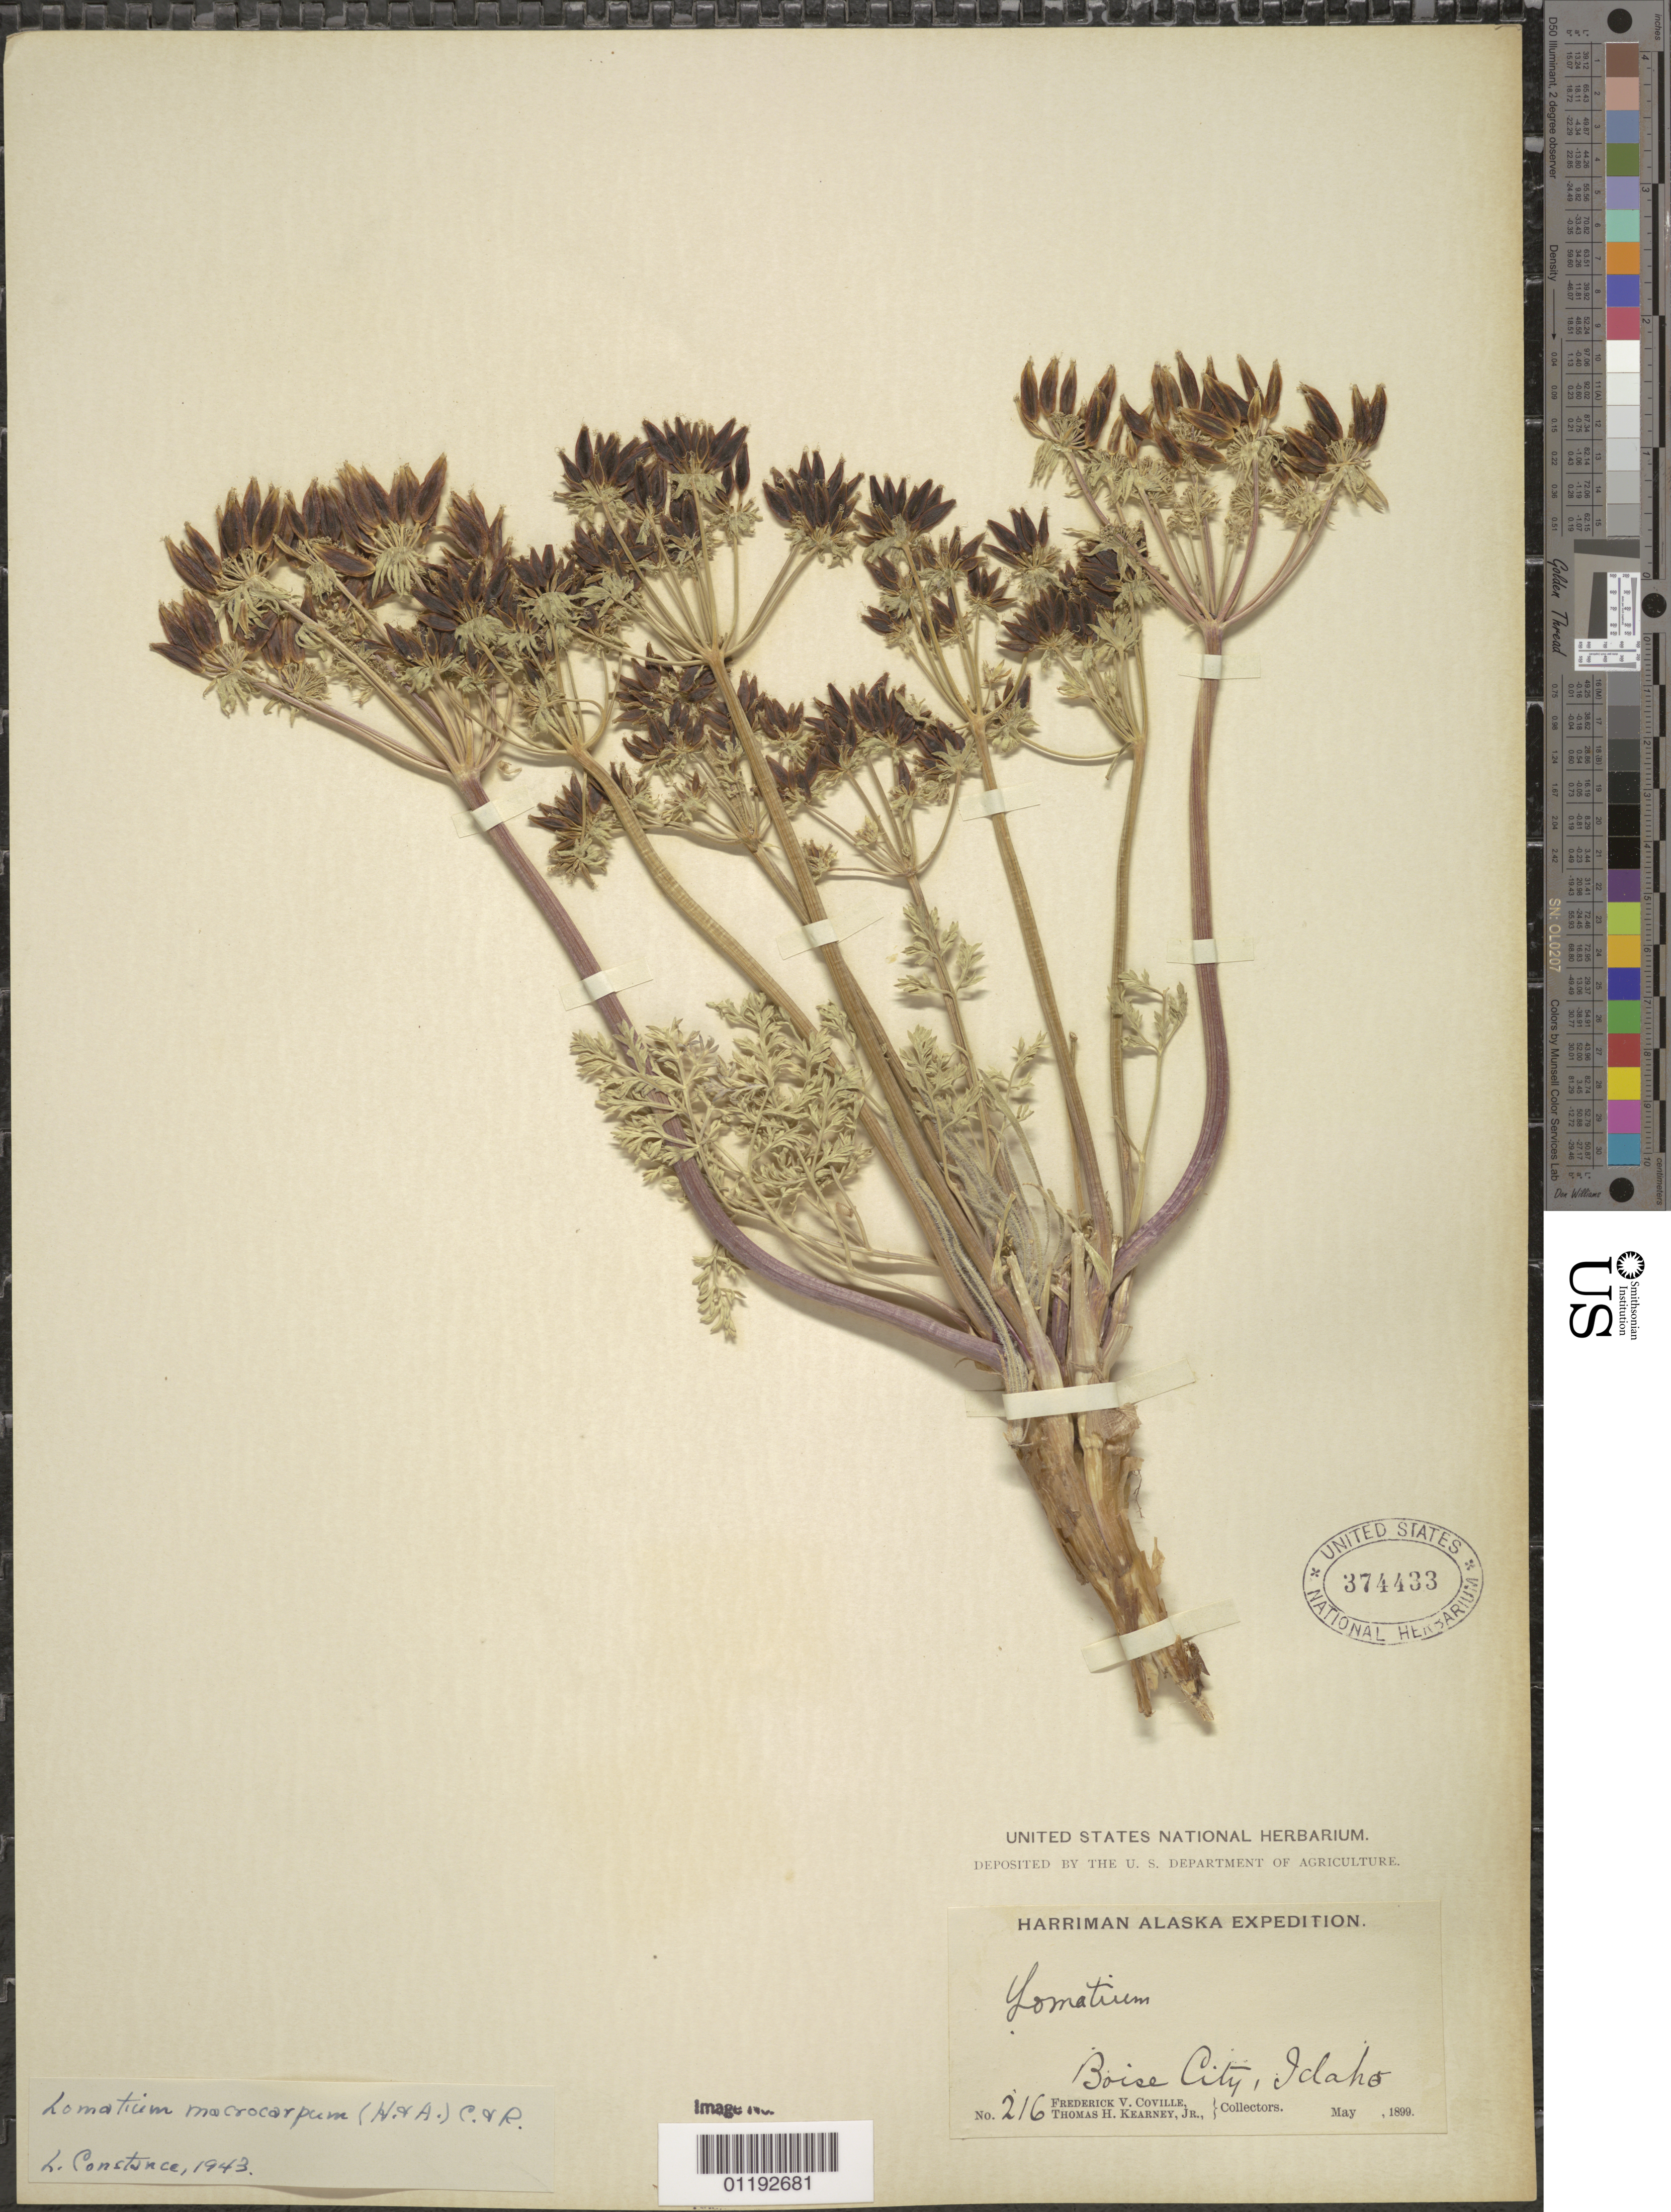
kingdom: Plantae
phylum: Tracheophyta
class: Magnoliopsida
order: Apiales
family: Apiaceae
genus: Lomatium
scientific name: Lomatium macrocarpum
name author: (Hook. et al.) J.M. Coult. & Rose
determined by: Constance, L., (UC), University of California Berkeley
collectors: F. V. Coville & T. H. Kearney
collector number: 216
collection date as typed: May 1899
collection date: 1899-05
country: United States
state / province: Idaho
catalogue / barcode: US 374433